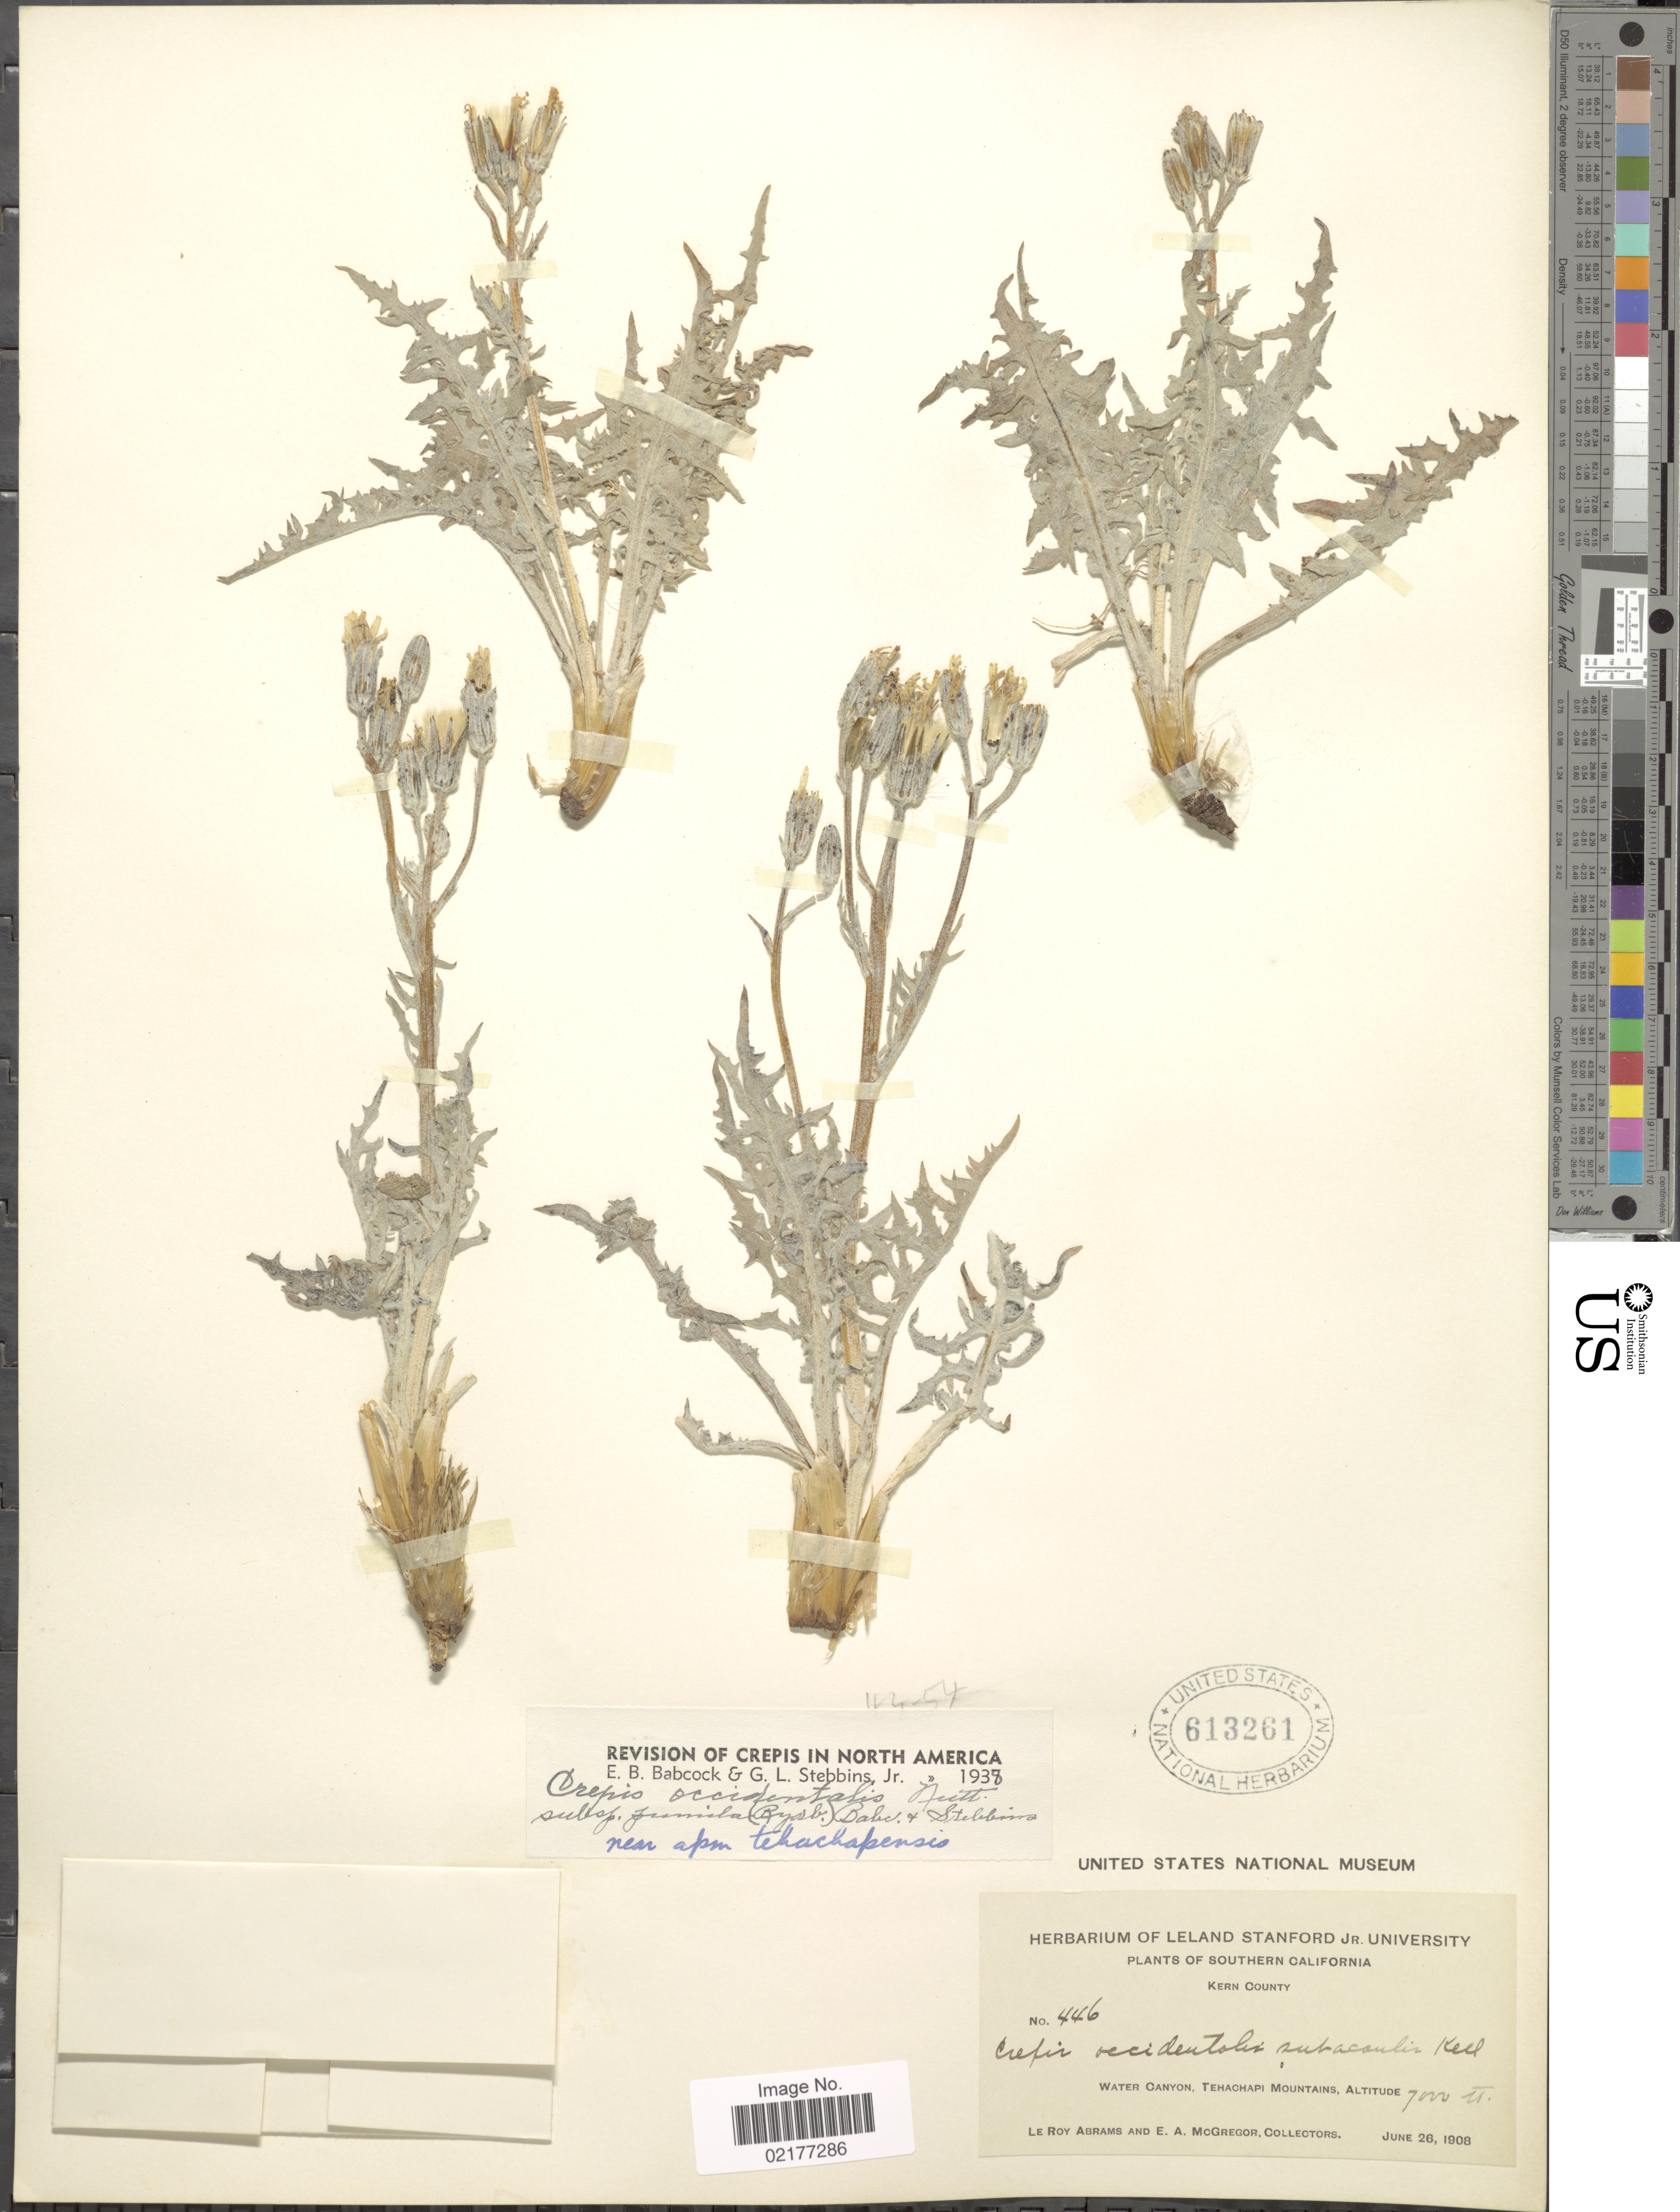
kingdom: Plantae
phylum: Tracheophyta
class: Magnoliopsida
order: Asterales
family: Asteraceae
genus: Crepis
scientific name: Crepis occidentalis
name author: Nutt.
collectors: L. Abrams & E. A. McGregor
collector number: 446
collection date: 1908-06-26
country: United States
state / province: California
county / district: Kern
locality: Southern California, Kern County, Water Canyon, Tehachapi Mountains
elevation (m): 2134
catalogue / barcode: US 613261